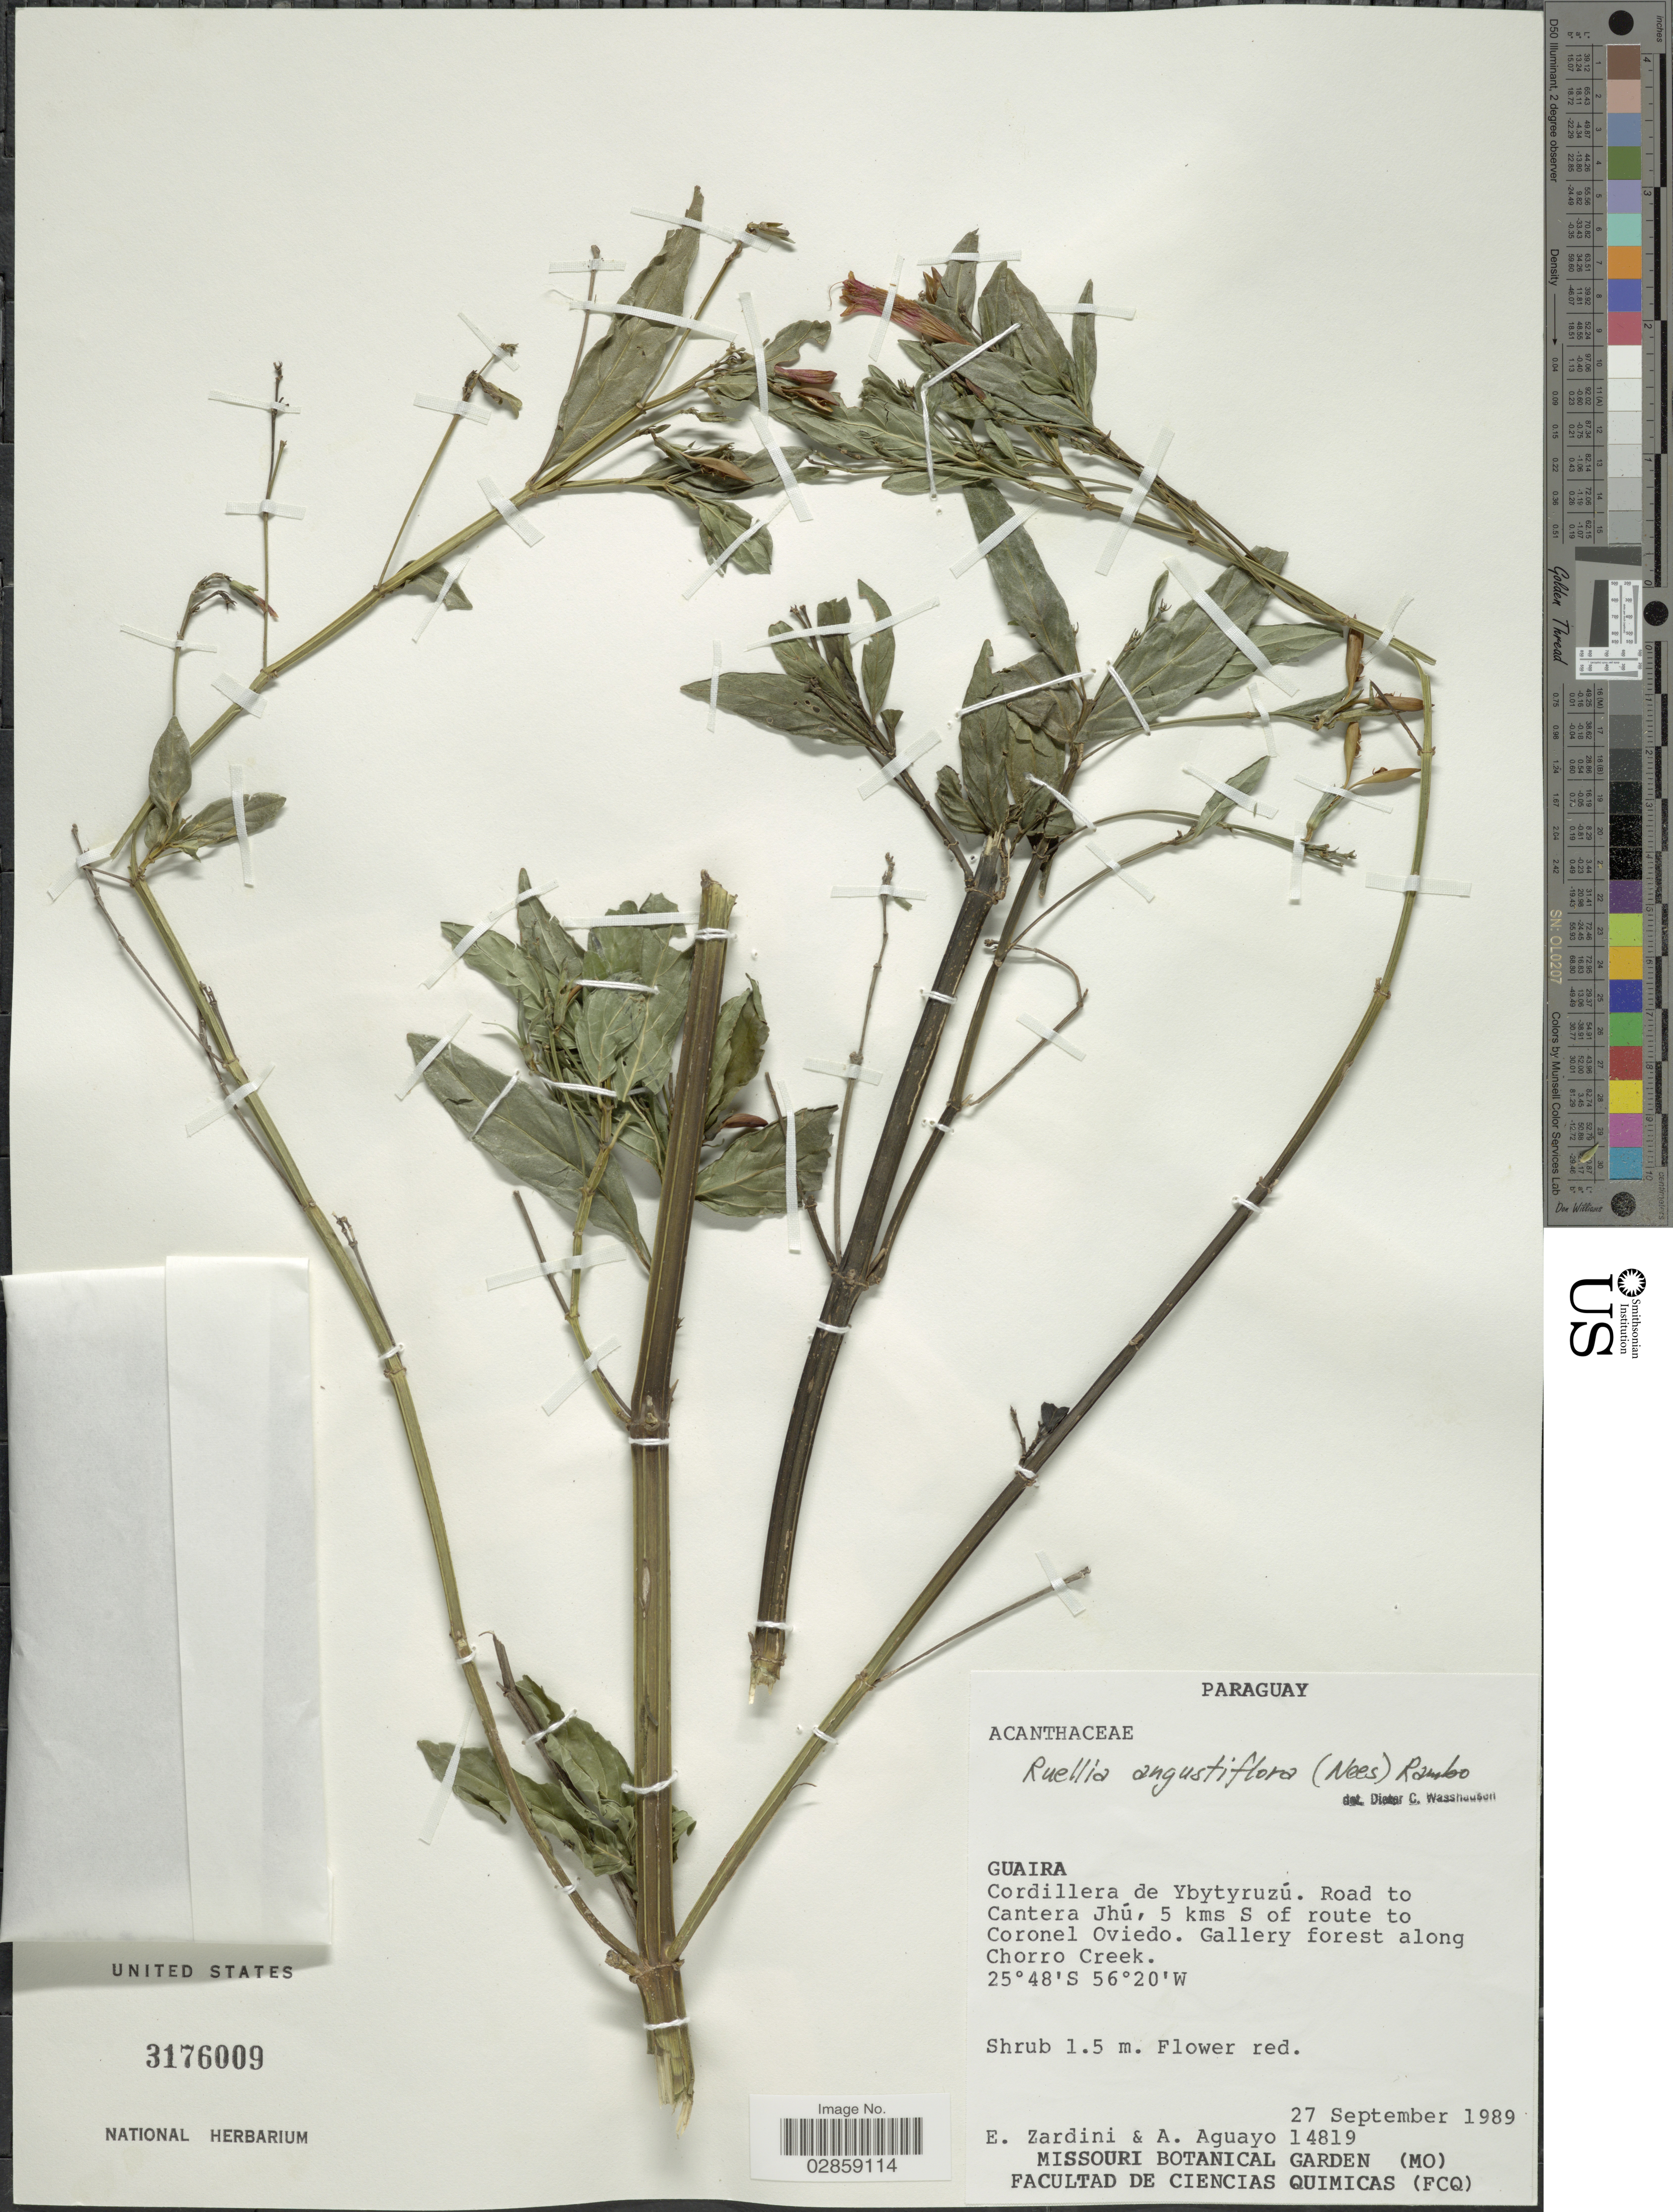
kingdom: Plantae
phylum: Tracheophyta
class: Magnoliopsida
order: Lamiales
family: Acanthaceae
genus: Ruellia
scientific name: Ruellia angustiflora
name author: (Nees) Lindau ex Rambo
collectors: E. M. Zardini & A. Aguayo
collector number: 14819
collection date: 1989-09-27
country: Paraguay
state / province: Guaira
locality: Cordillera de Ybytyruzú. Road to Cantera Jhú, 5 kms S of route to Coronel Oviedo. Gallery forest along Chorro Creek.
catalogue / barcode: US 3176009